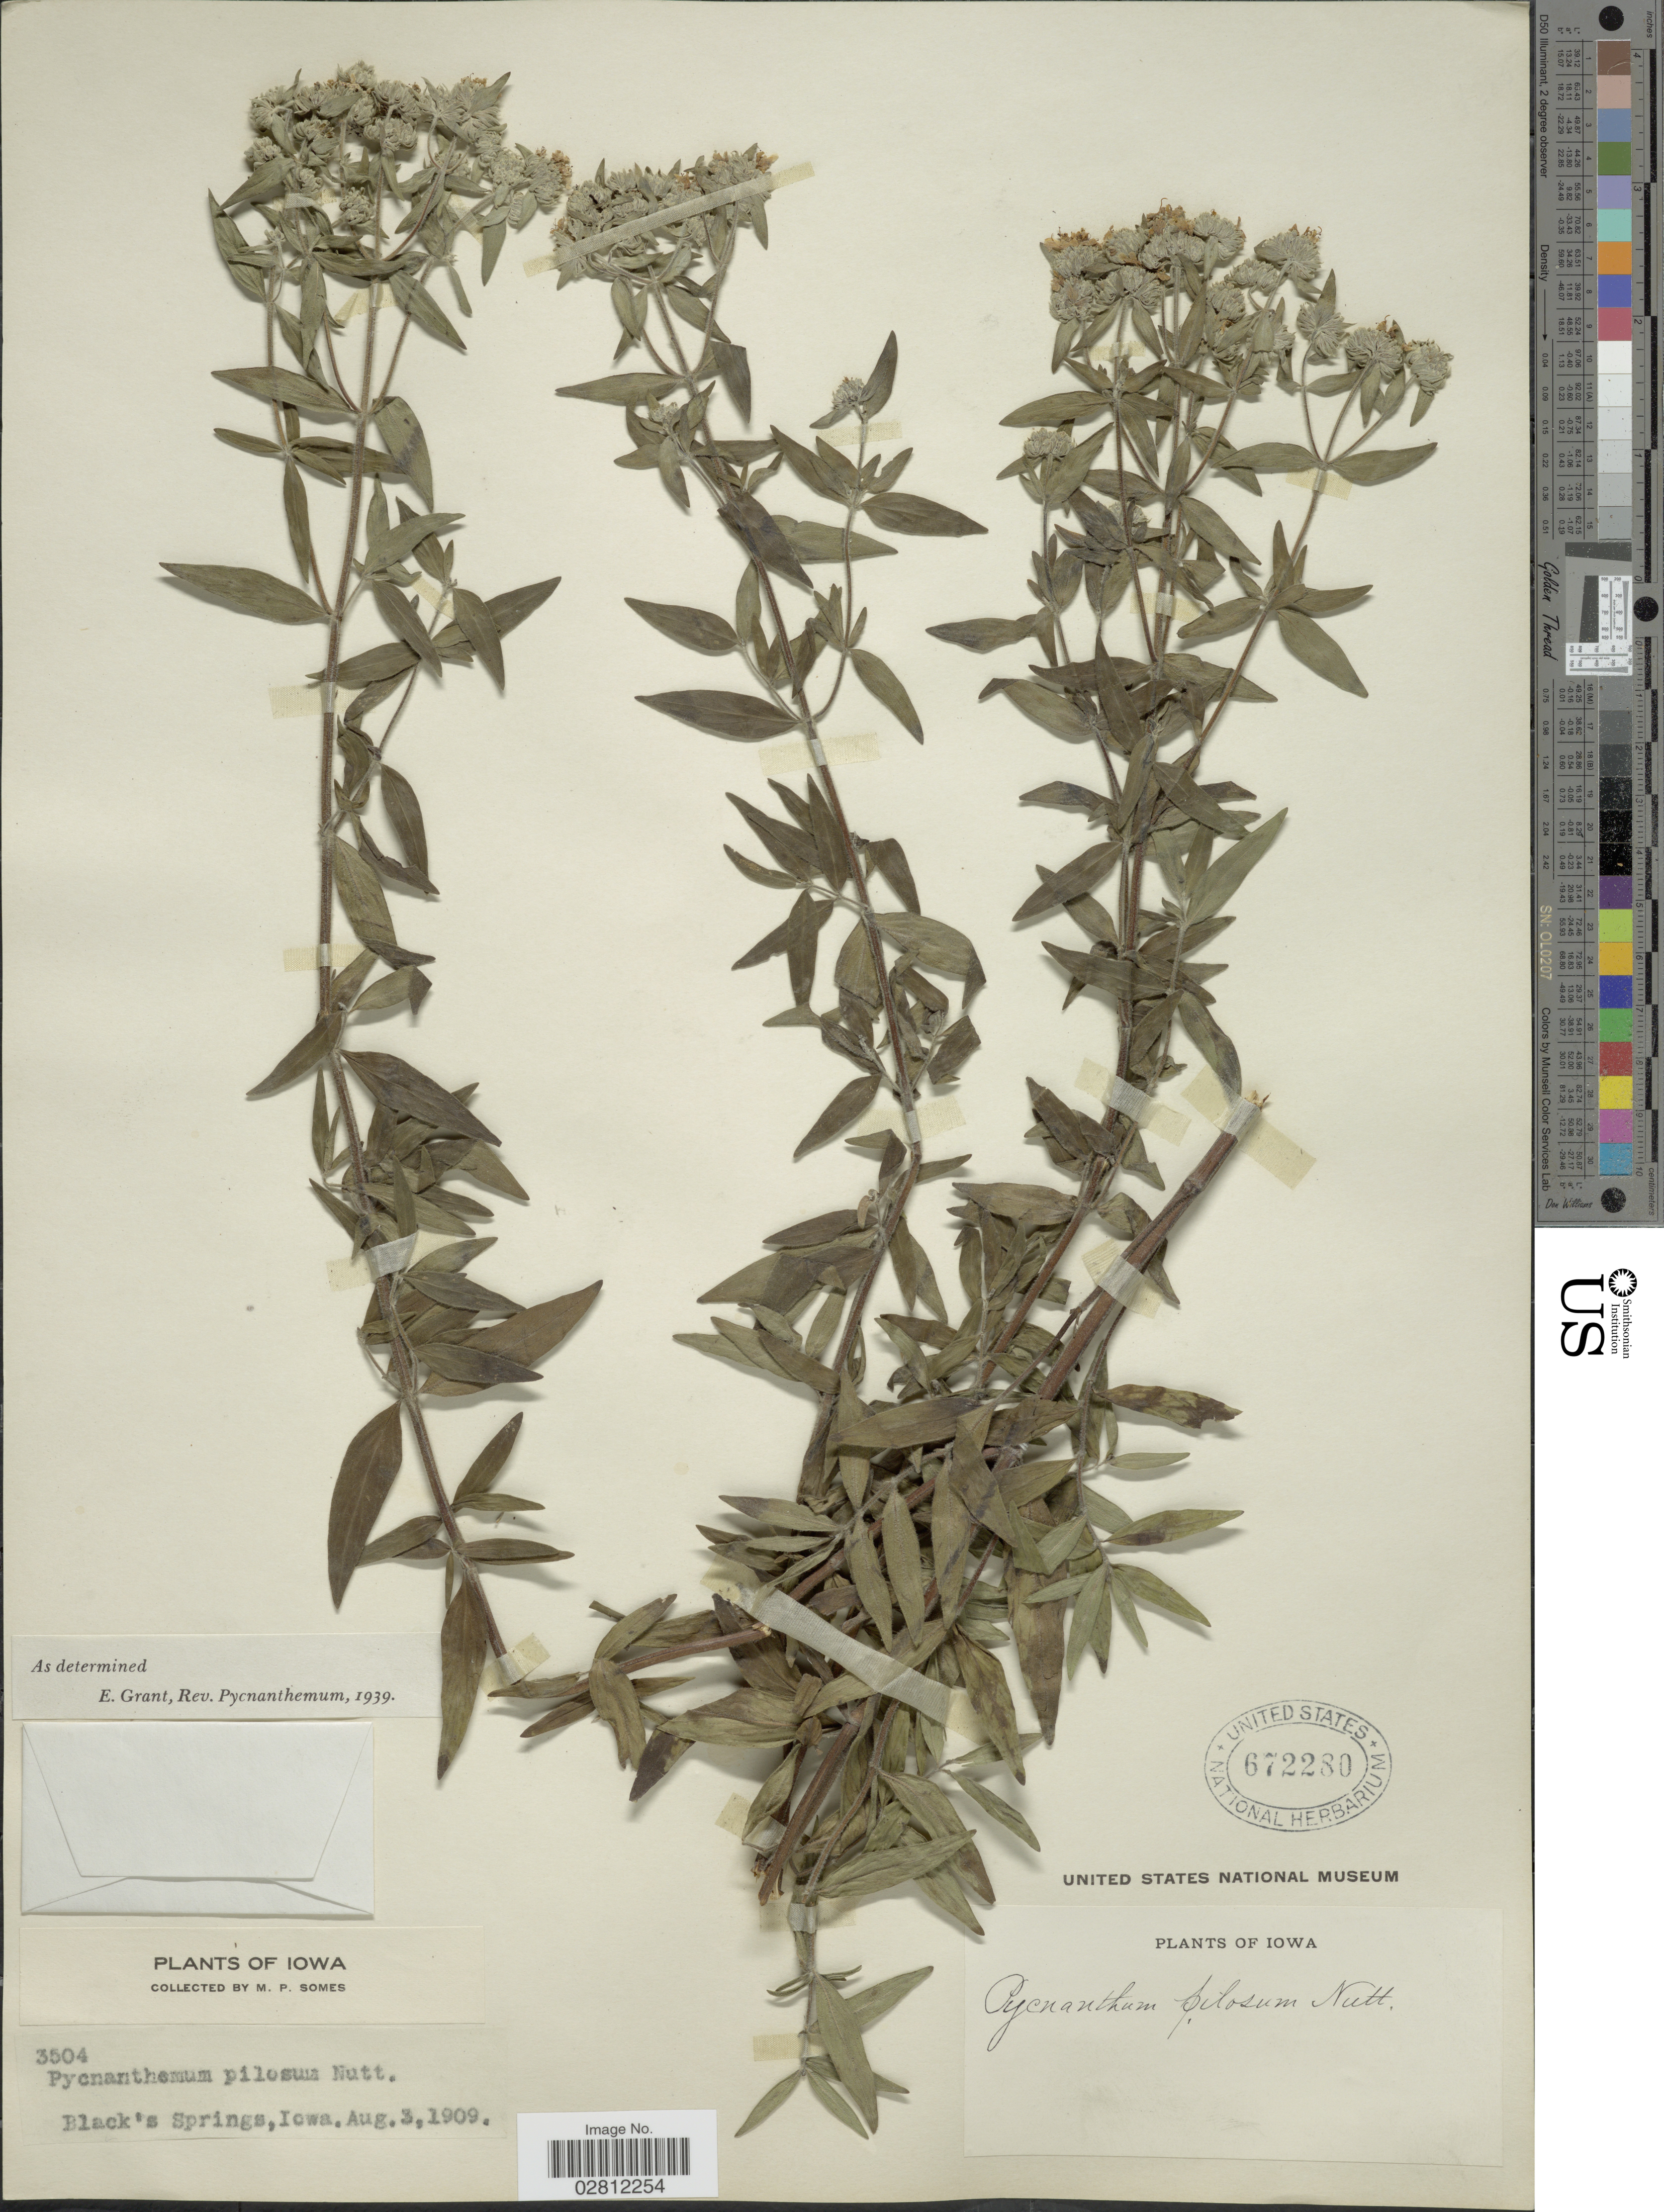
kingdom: Plantae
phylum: Tracheophyta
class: Magnoliopsida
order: Lamiales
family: Lamiaceae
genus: Pycnanthemum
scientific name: Pycnanthemum pilosum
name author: Nutt.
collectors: M. Somes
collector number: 3504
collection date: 1909-08-03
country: United States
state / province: Iowa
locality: Black's Springs.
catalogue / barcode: US 672280